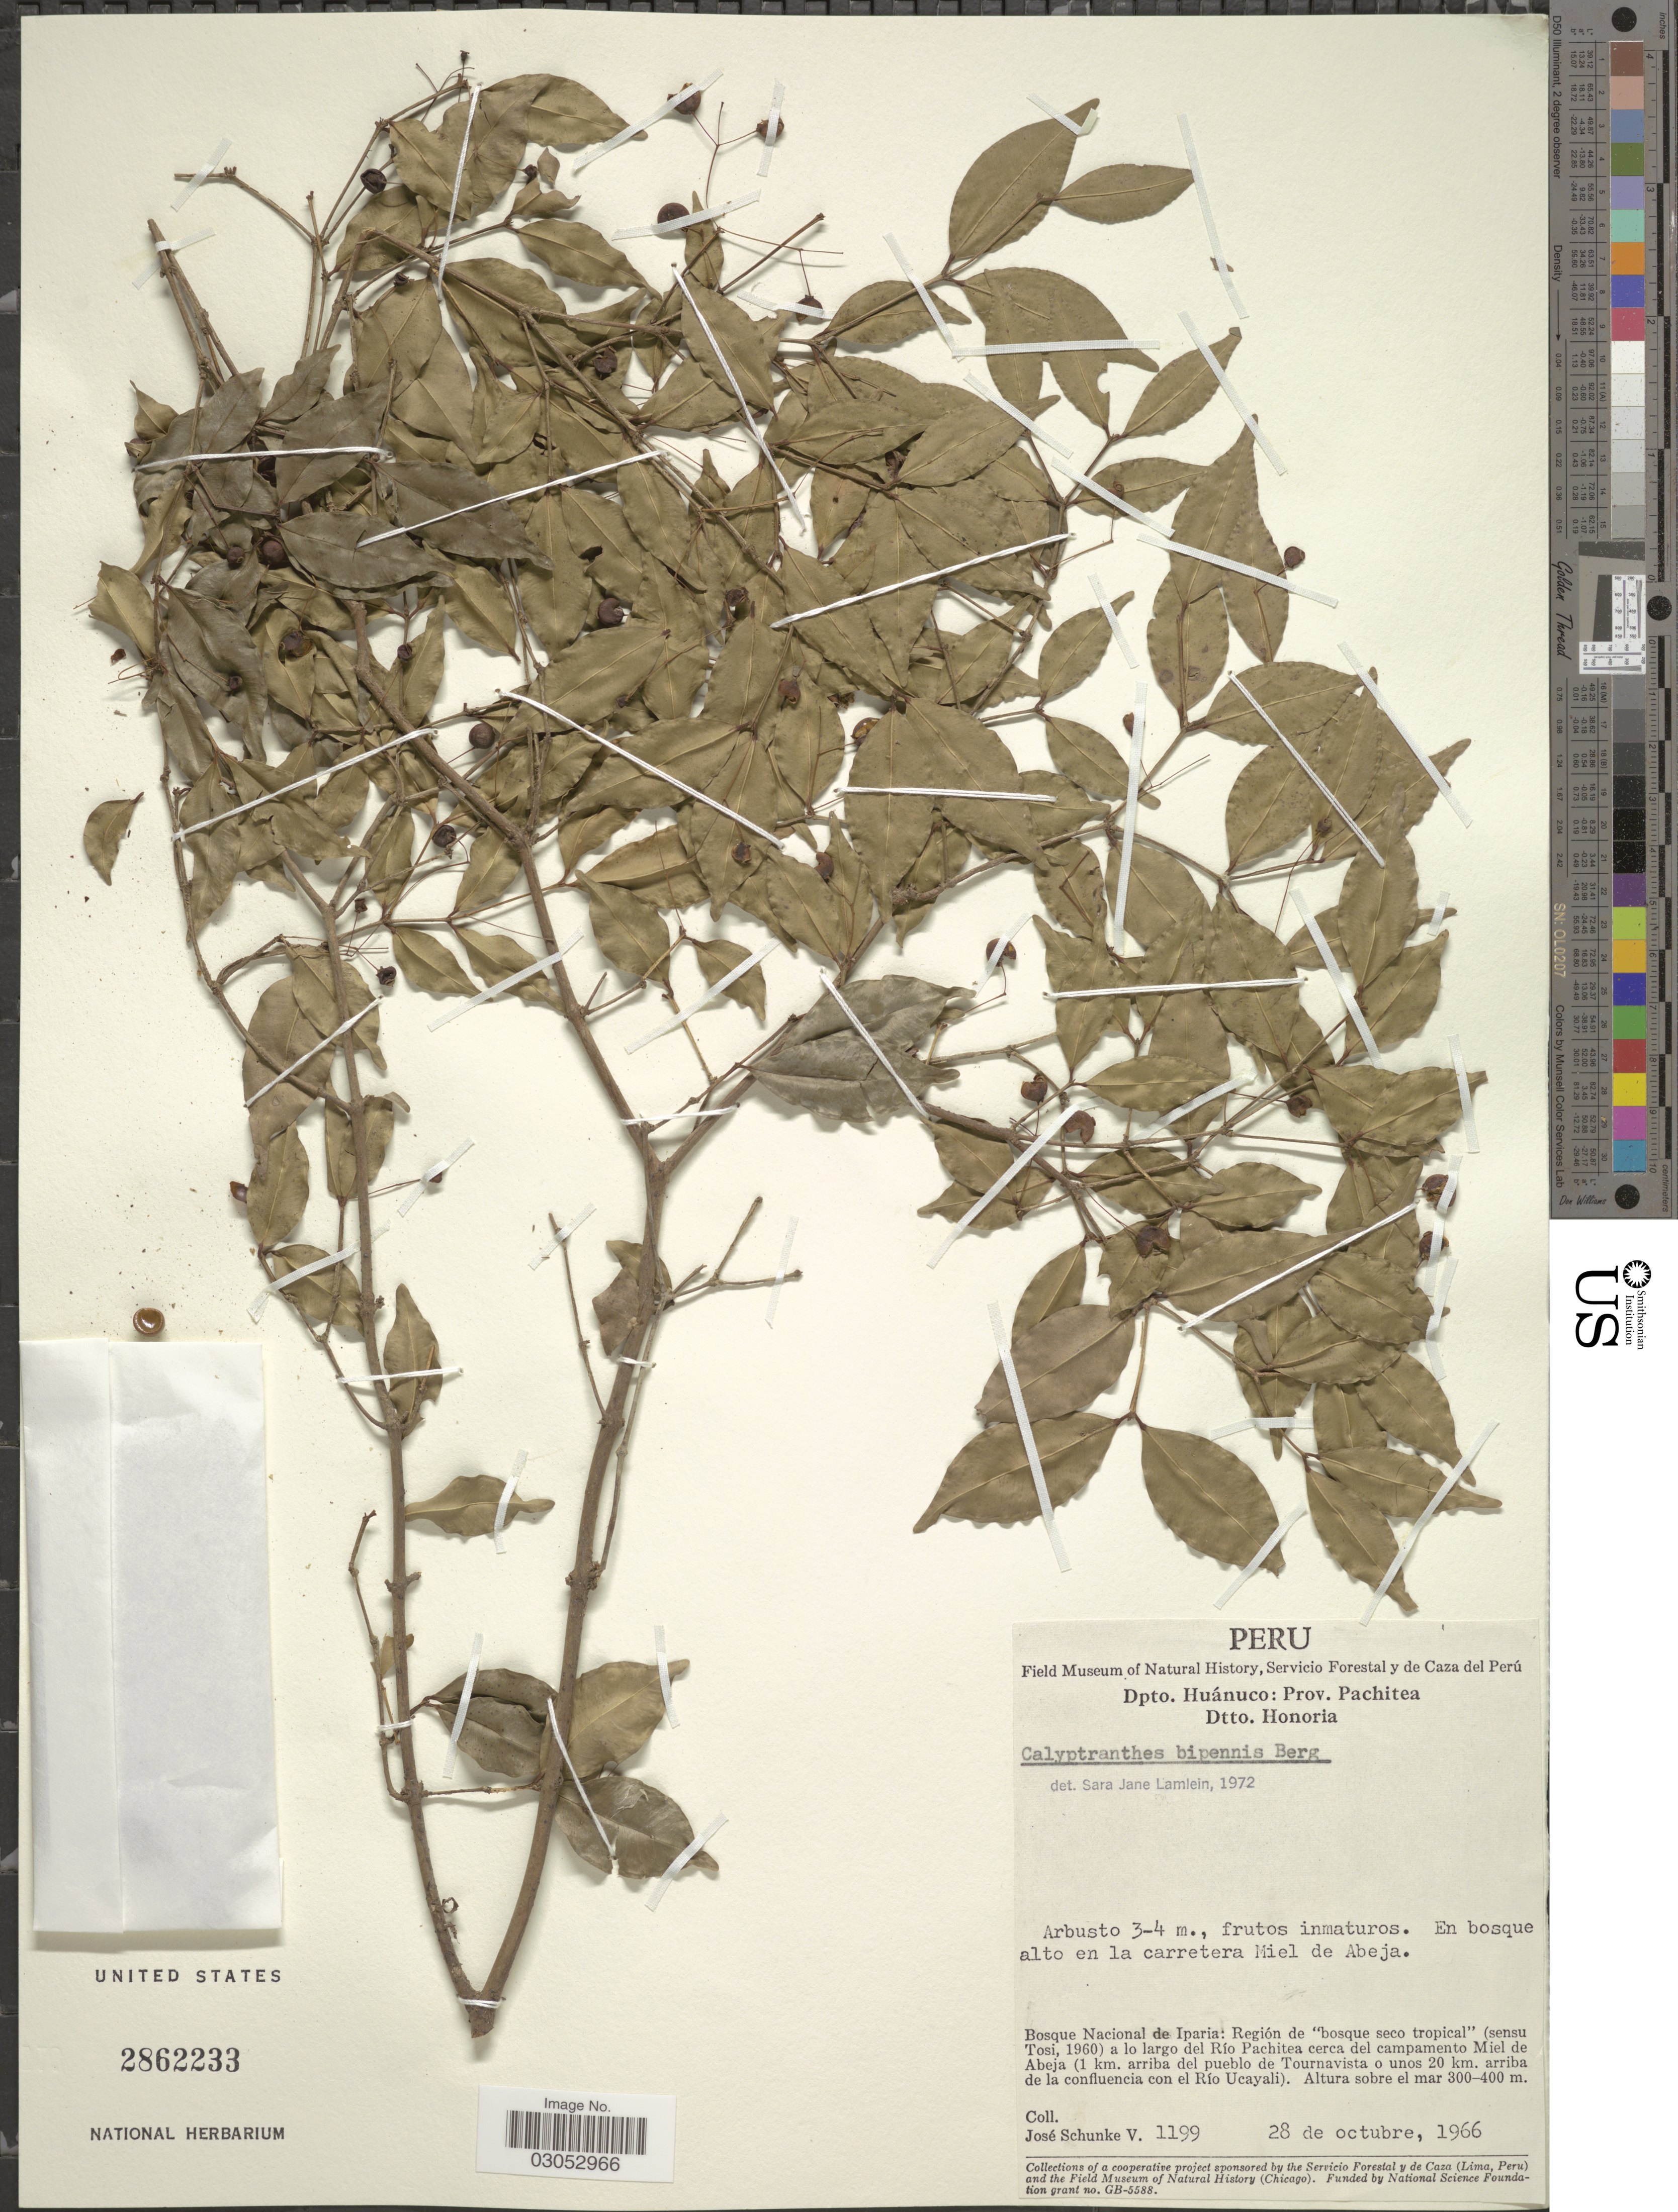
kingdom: Plantae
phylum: Tracheophyta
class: Magnoliopsida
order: Myrtales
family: Myrtaceae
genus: Myrcia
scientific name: Myrcia hylobates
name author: (Standl. ex Amshoff) E. Lucas & K. Samra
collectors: J. Schunke Vigo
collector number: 1199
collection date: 1966-10-28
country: Peru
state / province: Huánuco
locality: Dpto. Huánuco: Prov. Pachitea, Dtto. Honoria, En bosque alto en la carretera Miel de Abeja. Bosque Nacional de Iparia: Región de "bosque seco tropical" (sensu Tosi, 1960) a lo largo del Río Pachitea cerca del campamento Miel de Abeja (1 km. arriba el pueblo de Tournavista o unos 20 km. arriba de la confluencia con el Río Ucayali).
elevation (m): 300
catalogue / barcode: US 2862233